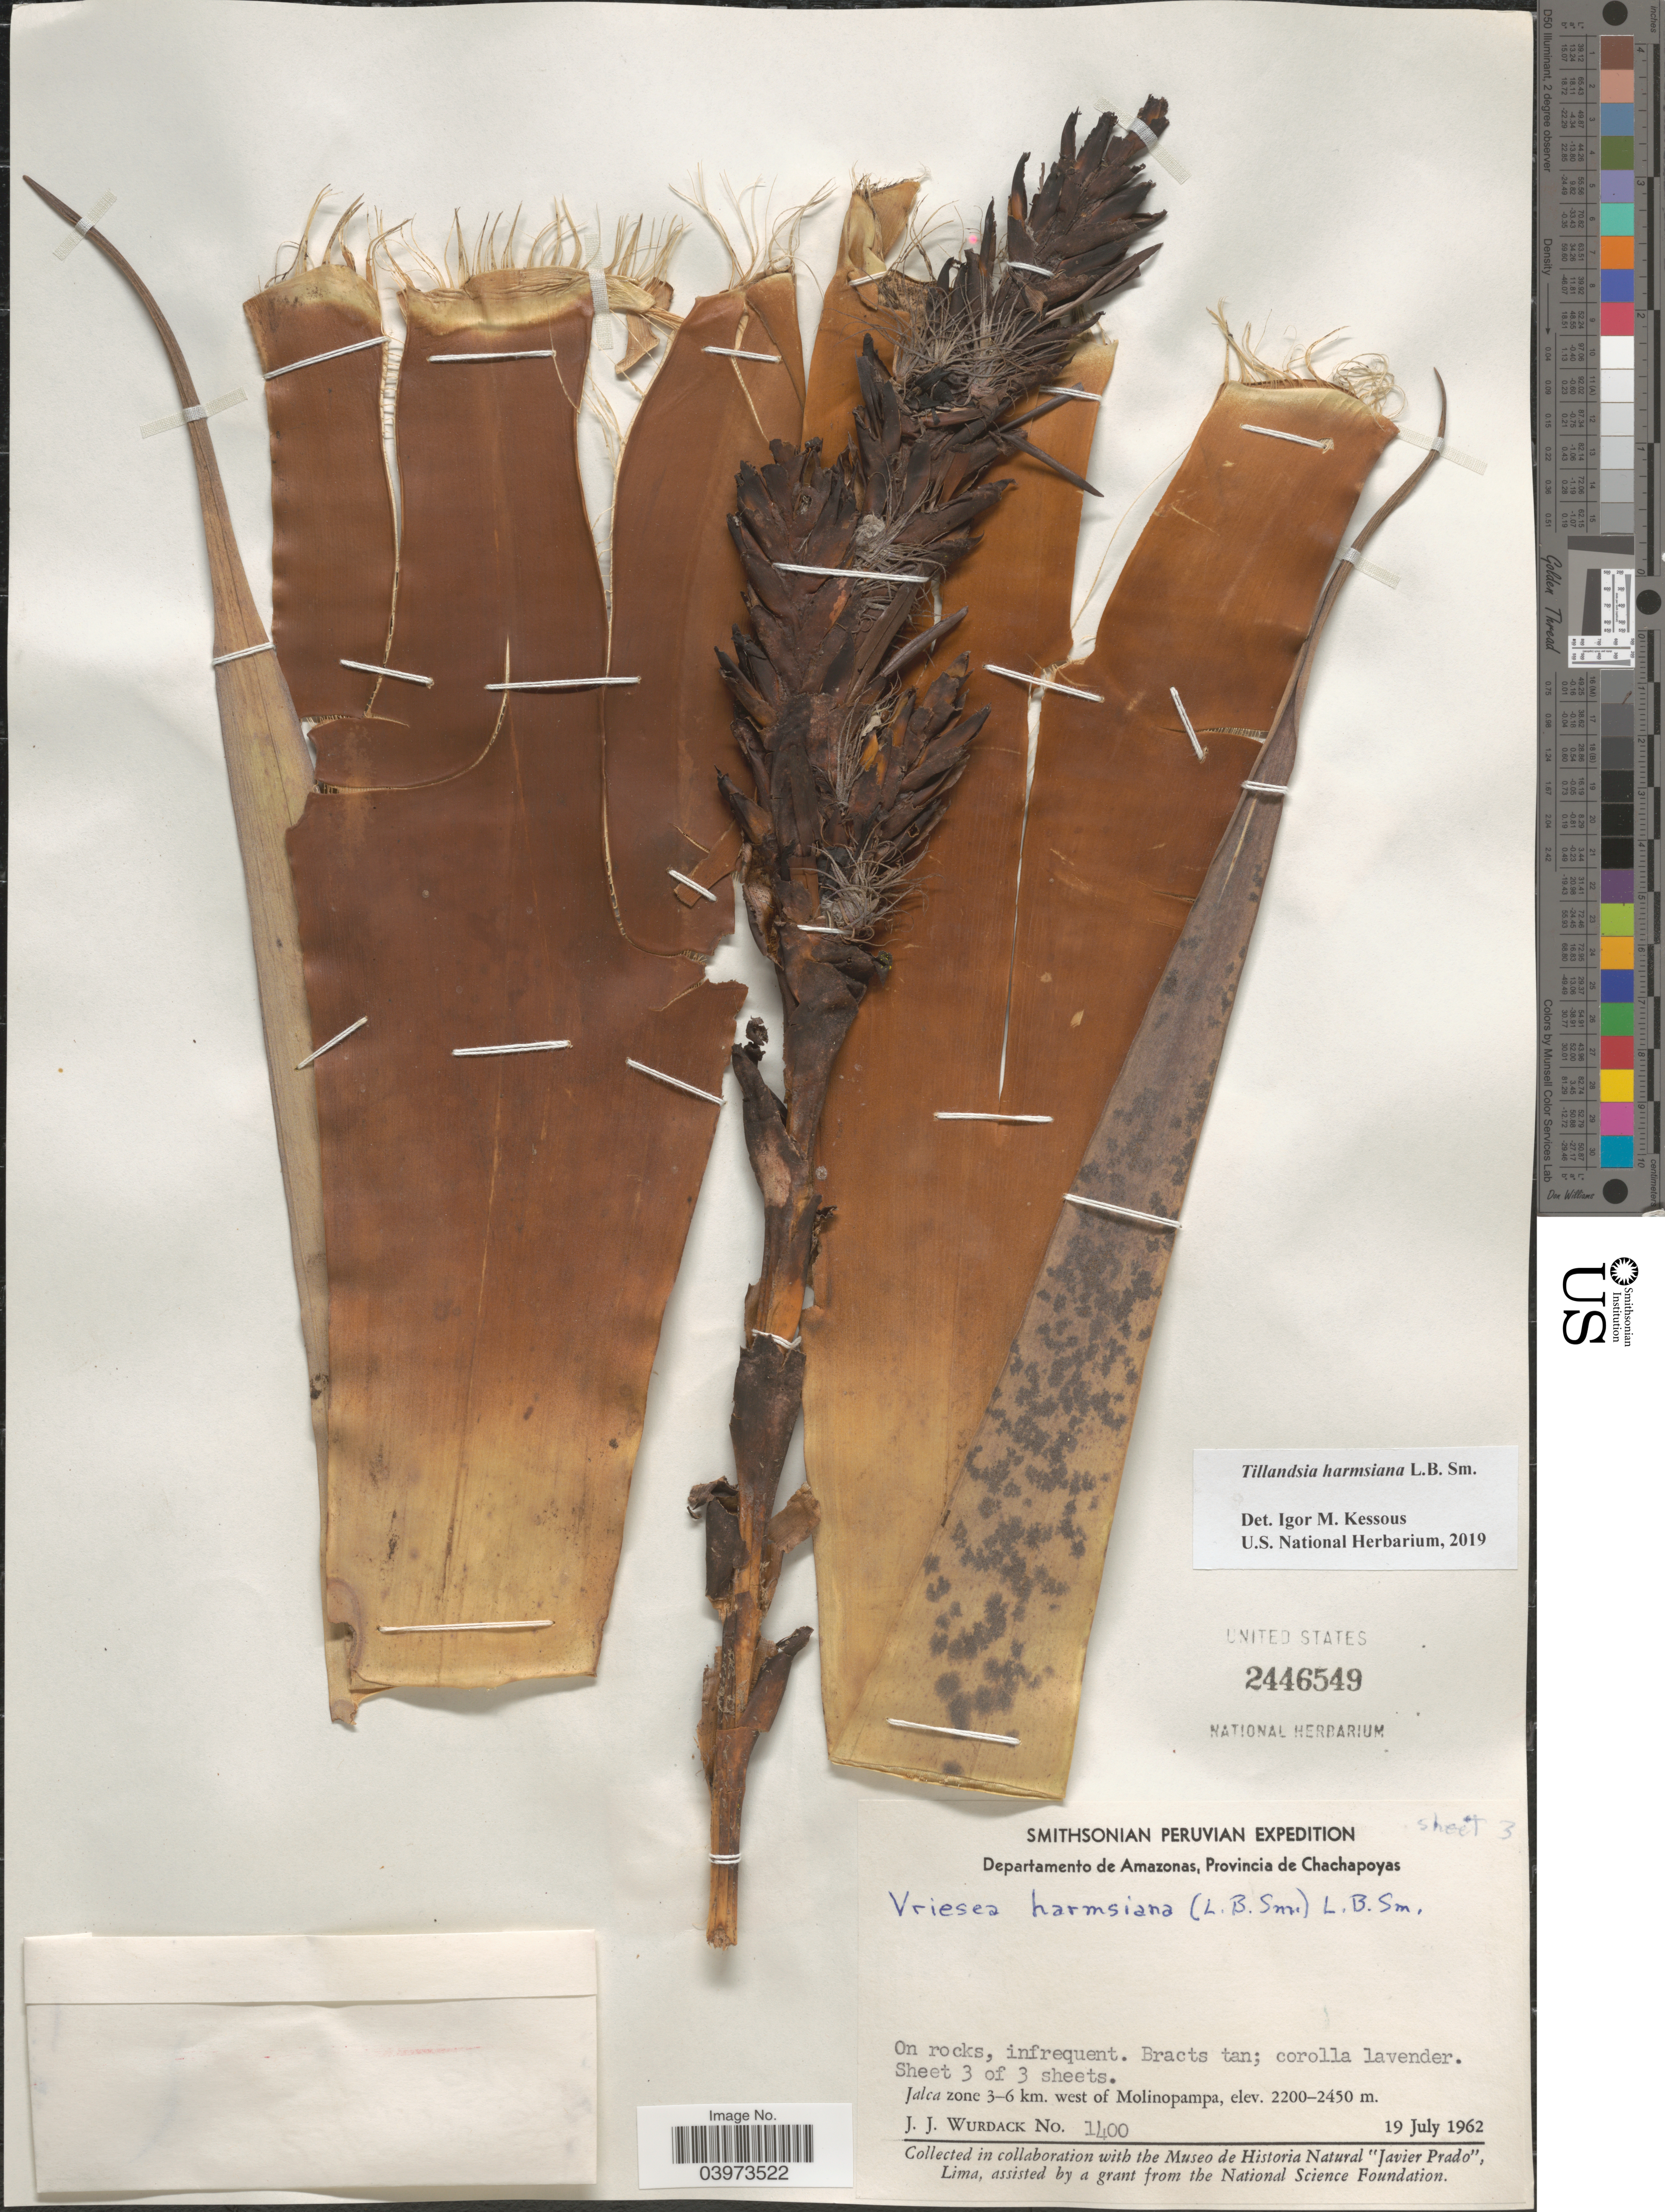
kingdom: Plantae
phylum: Tracheophyta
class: Liliopsida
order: Poales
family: Bromeliaceae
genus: Tillandsia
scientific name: Tillandsia harmsiana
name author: L.B. Sm.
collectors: J. J. Wurdack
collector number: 1400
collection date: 1962-07-19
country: Peru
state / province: Amazonas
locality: Smithsonian Peruvian Expedition. Departamento de Amazonas, Provincia de Chachapoyas. Jalca zone 3-6 km. west of Molinapampa.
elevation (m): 2200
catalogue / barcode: US 2446549